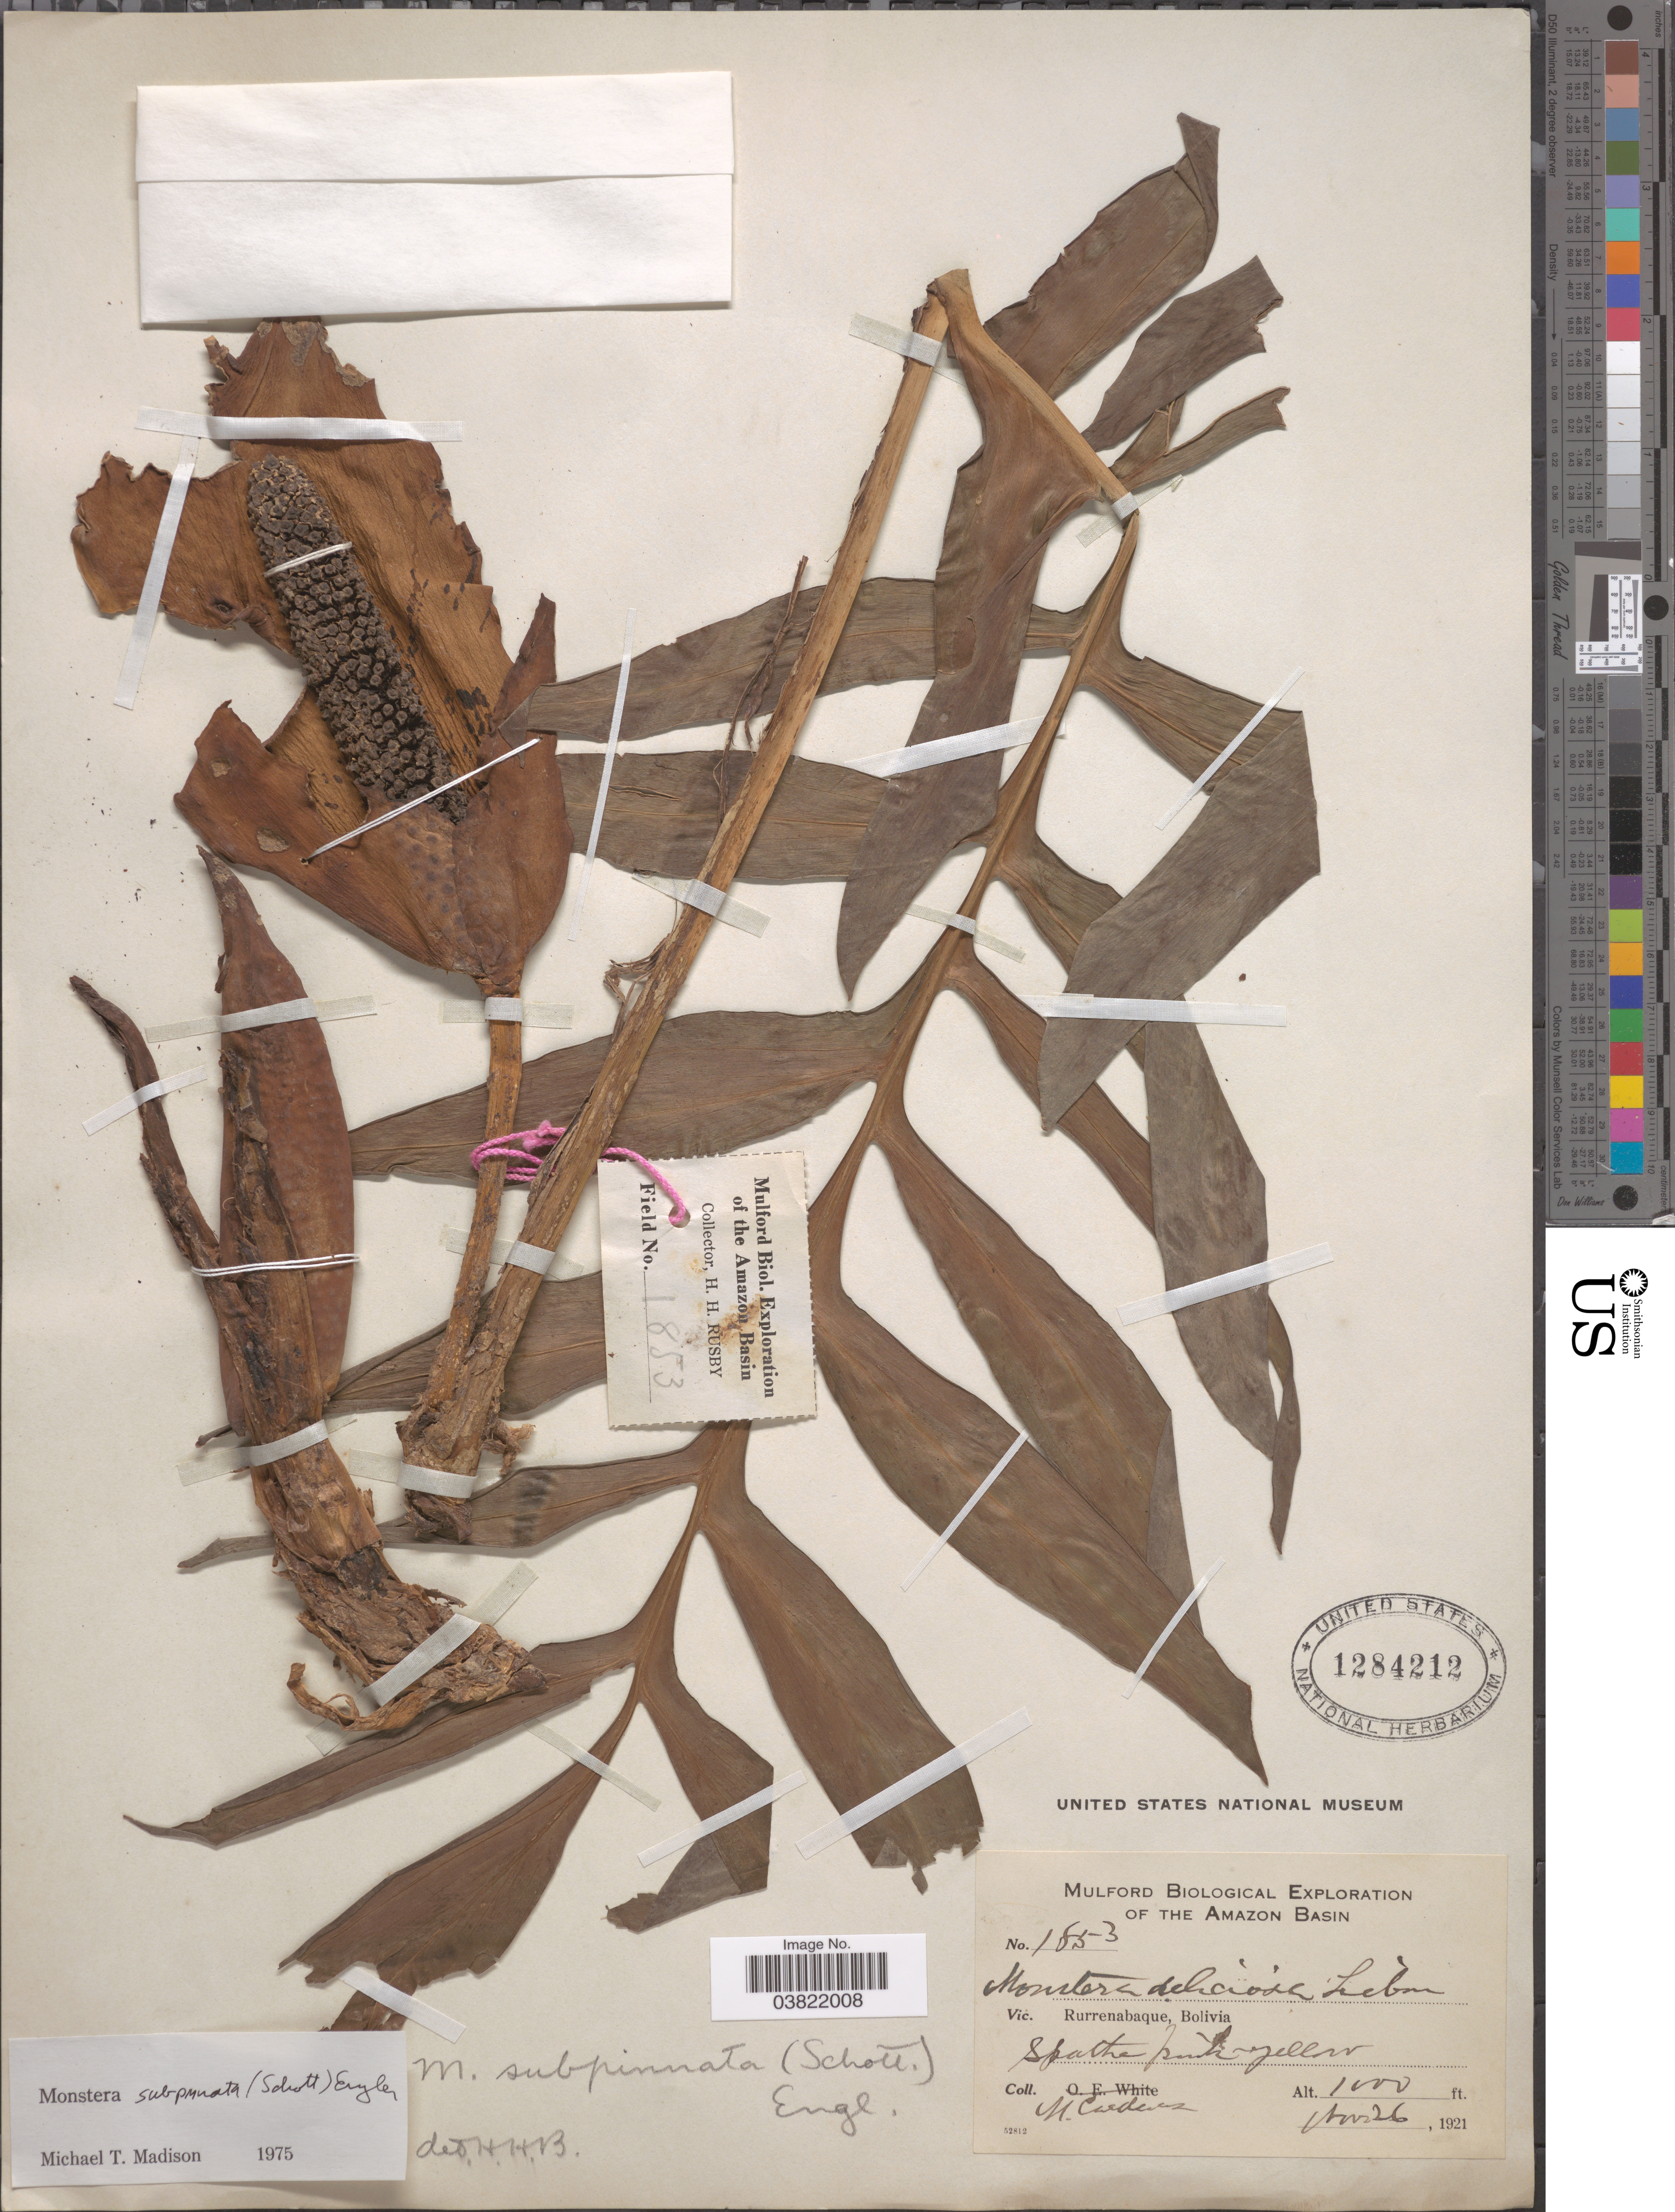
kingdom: Plantae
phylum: Tracheophyta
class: Liliopsida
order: Alismatales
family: Araceae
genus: Monstera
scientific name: Monstera subpinnata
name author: (Schott) Engl.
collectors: M. Cárdenas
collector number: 1853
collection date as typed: Nov. 26, 1921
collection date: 1921-11-26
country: Bolivia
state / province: Beni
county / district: José Ballivián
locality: Rurrenabaque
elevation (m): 305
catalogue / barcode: US 1284212